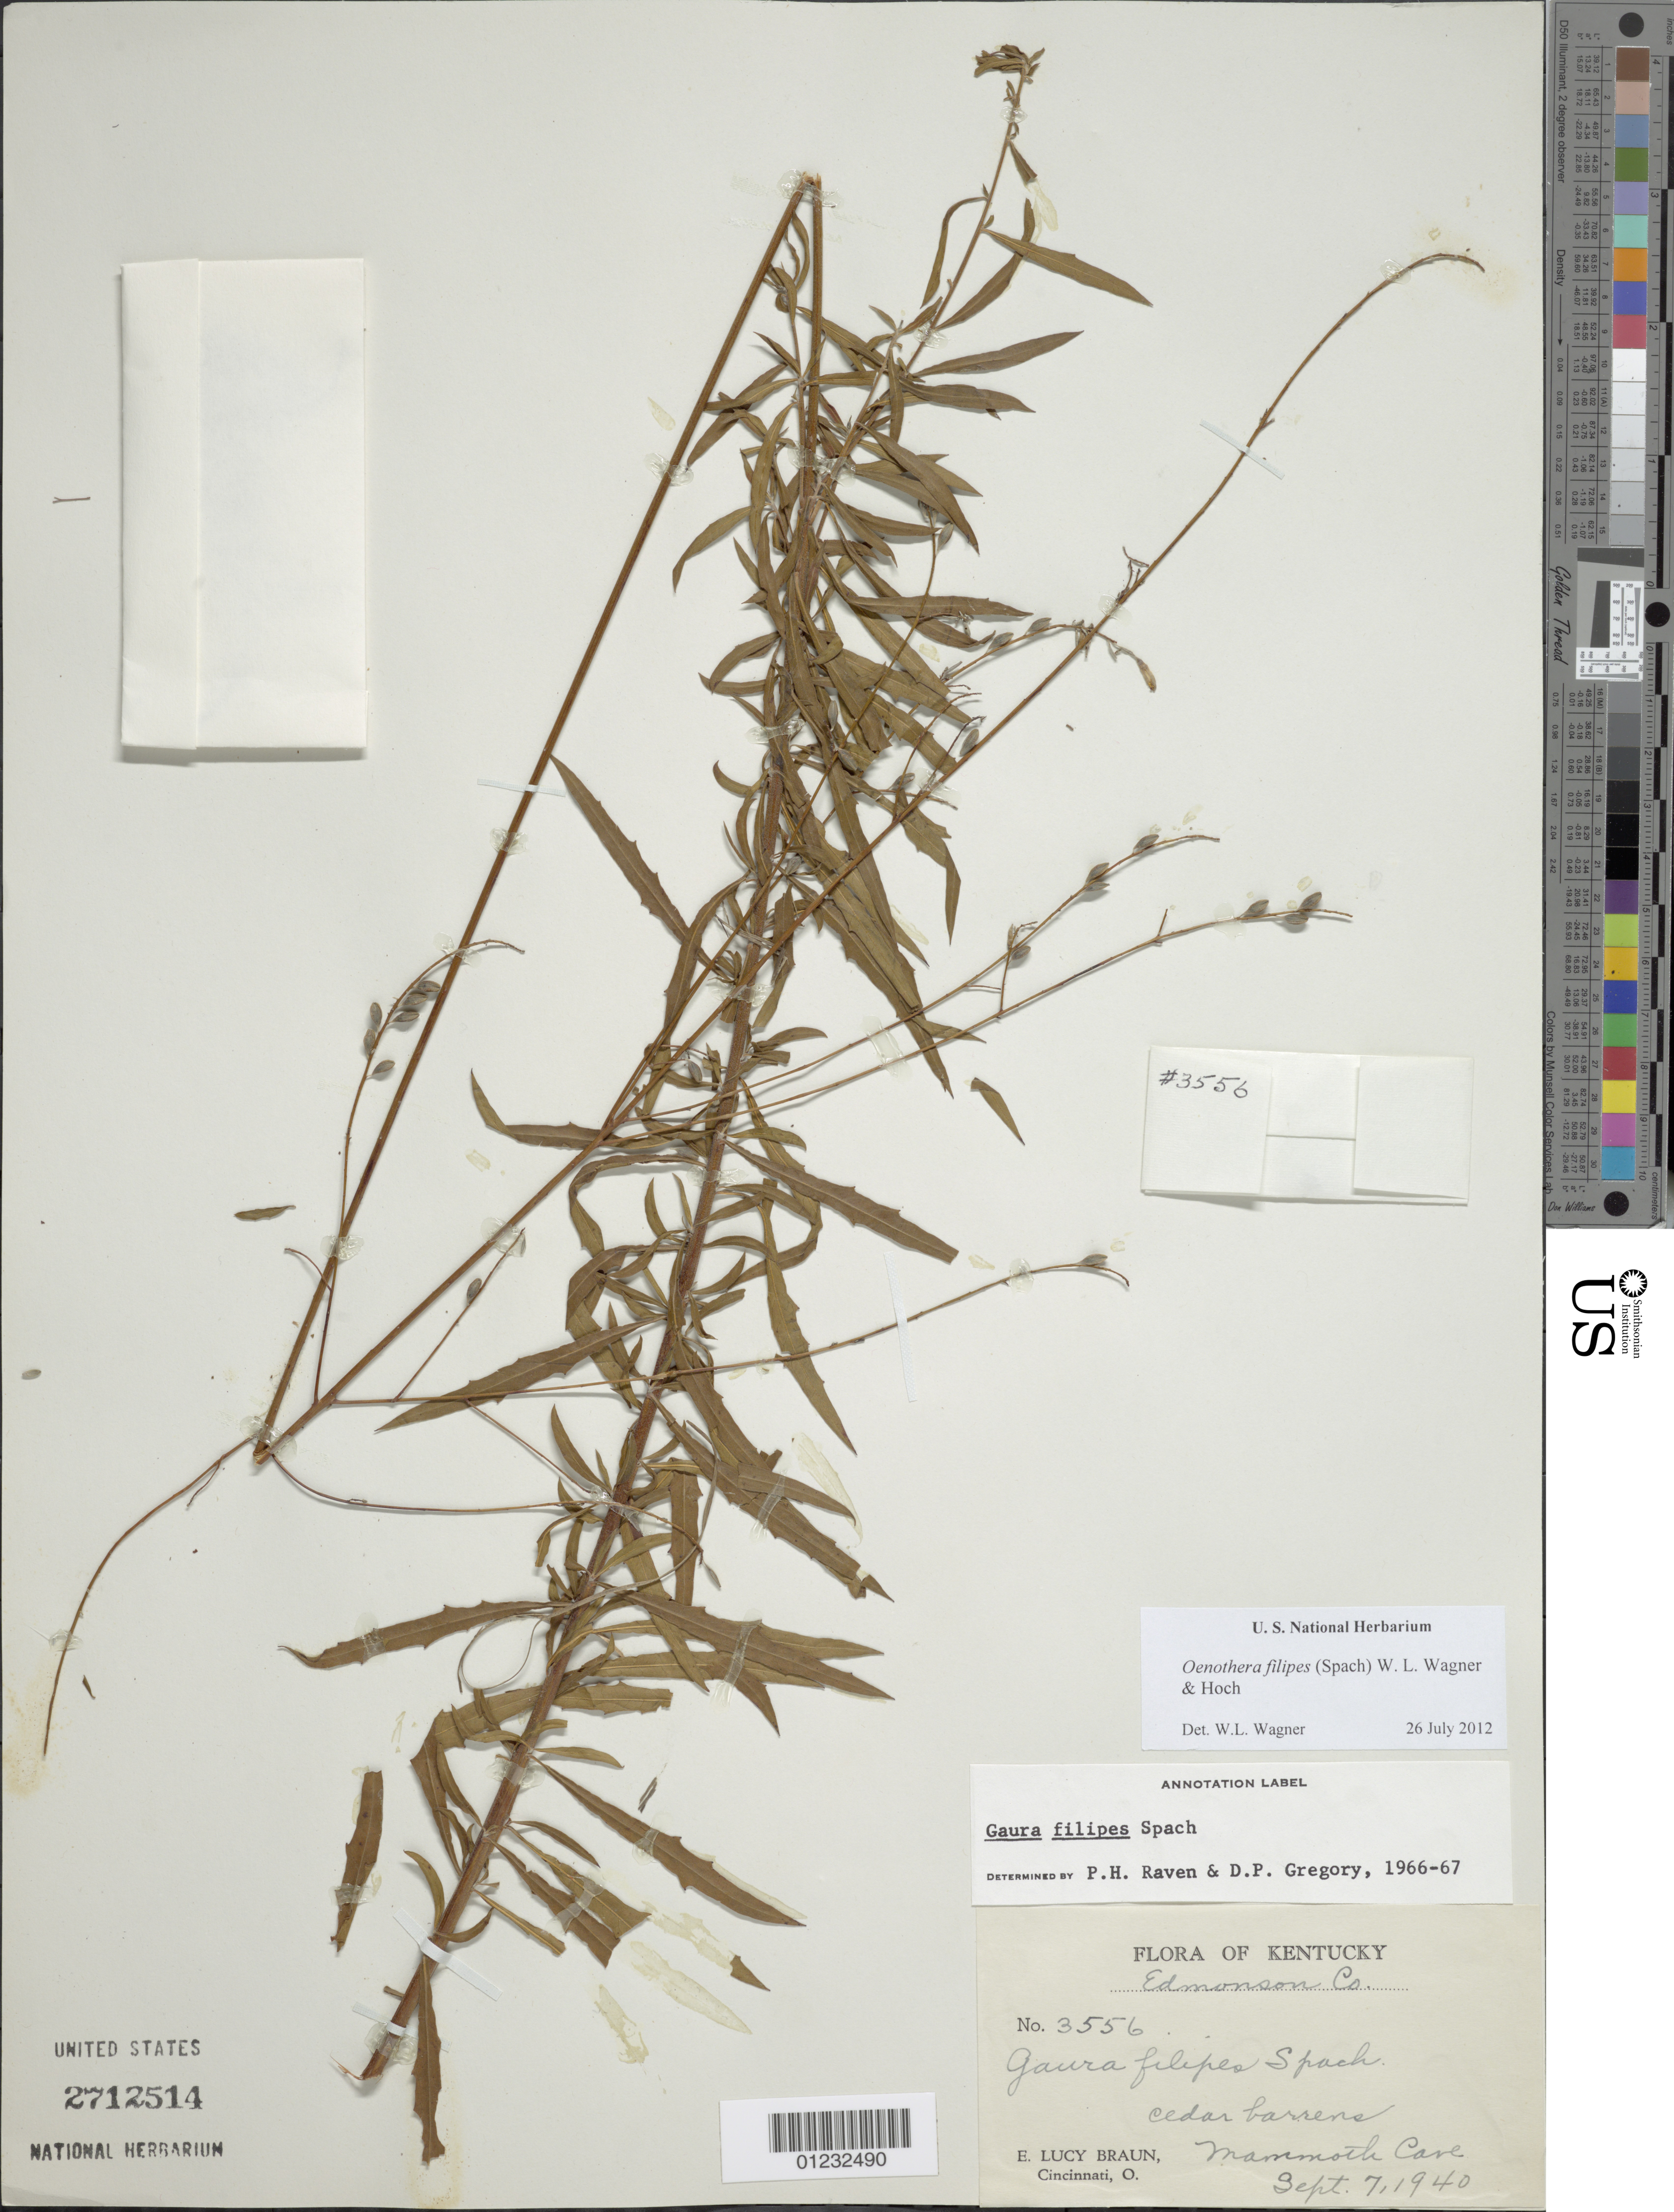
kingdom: Plantae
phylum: Tracheophyta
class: Magnoliopsida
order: Myrtales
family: Onagraceae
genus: Oenothera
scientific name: Oenothera filipes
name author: (Spach) W.L. Wagner & Hoch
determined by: Wagner, W. L., (BOT), Smithsonian Institution - National Museum of Natural History (UNITED STATES)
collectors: E. L. Braun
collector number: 3556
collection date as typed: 07 Sep 1940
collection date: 1940-09-07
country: United States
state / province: Kentucky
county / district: Edmonson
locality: Mammoth Cave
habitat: Cedar barrens.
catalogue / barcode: US 2712514